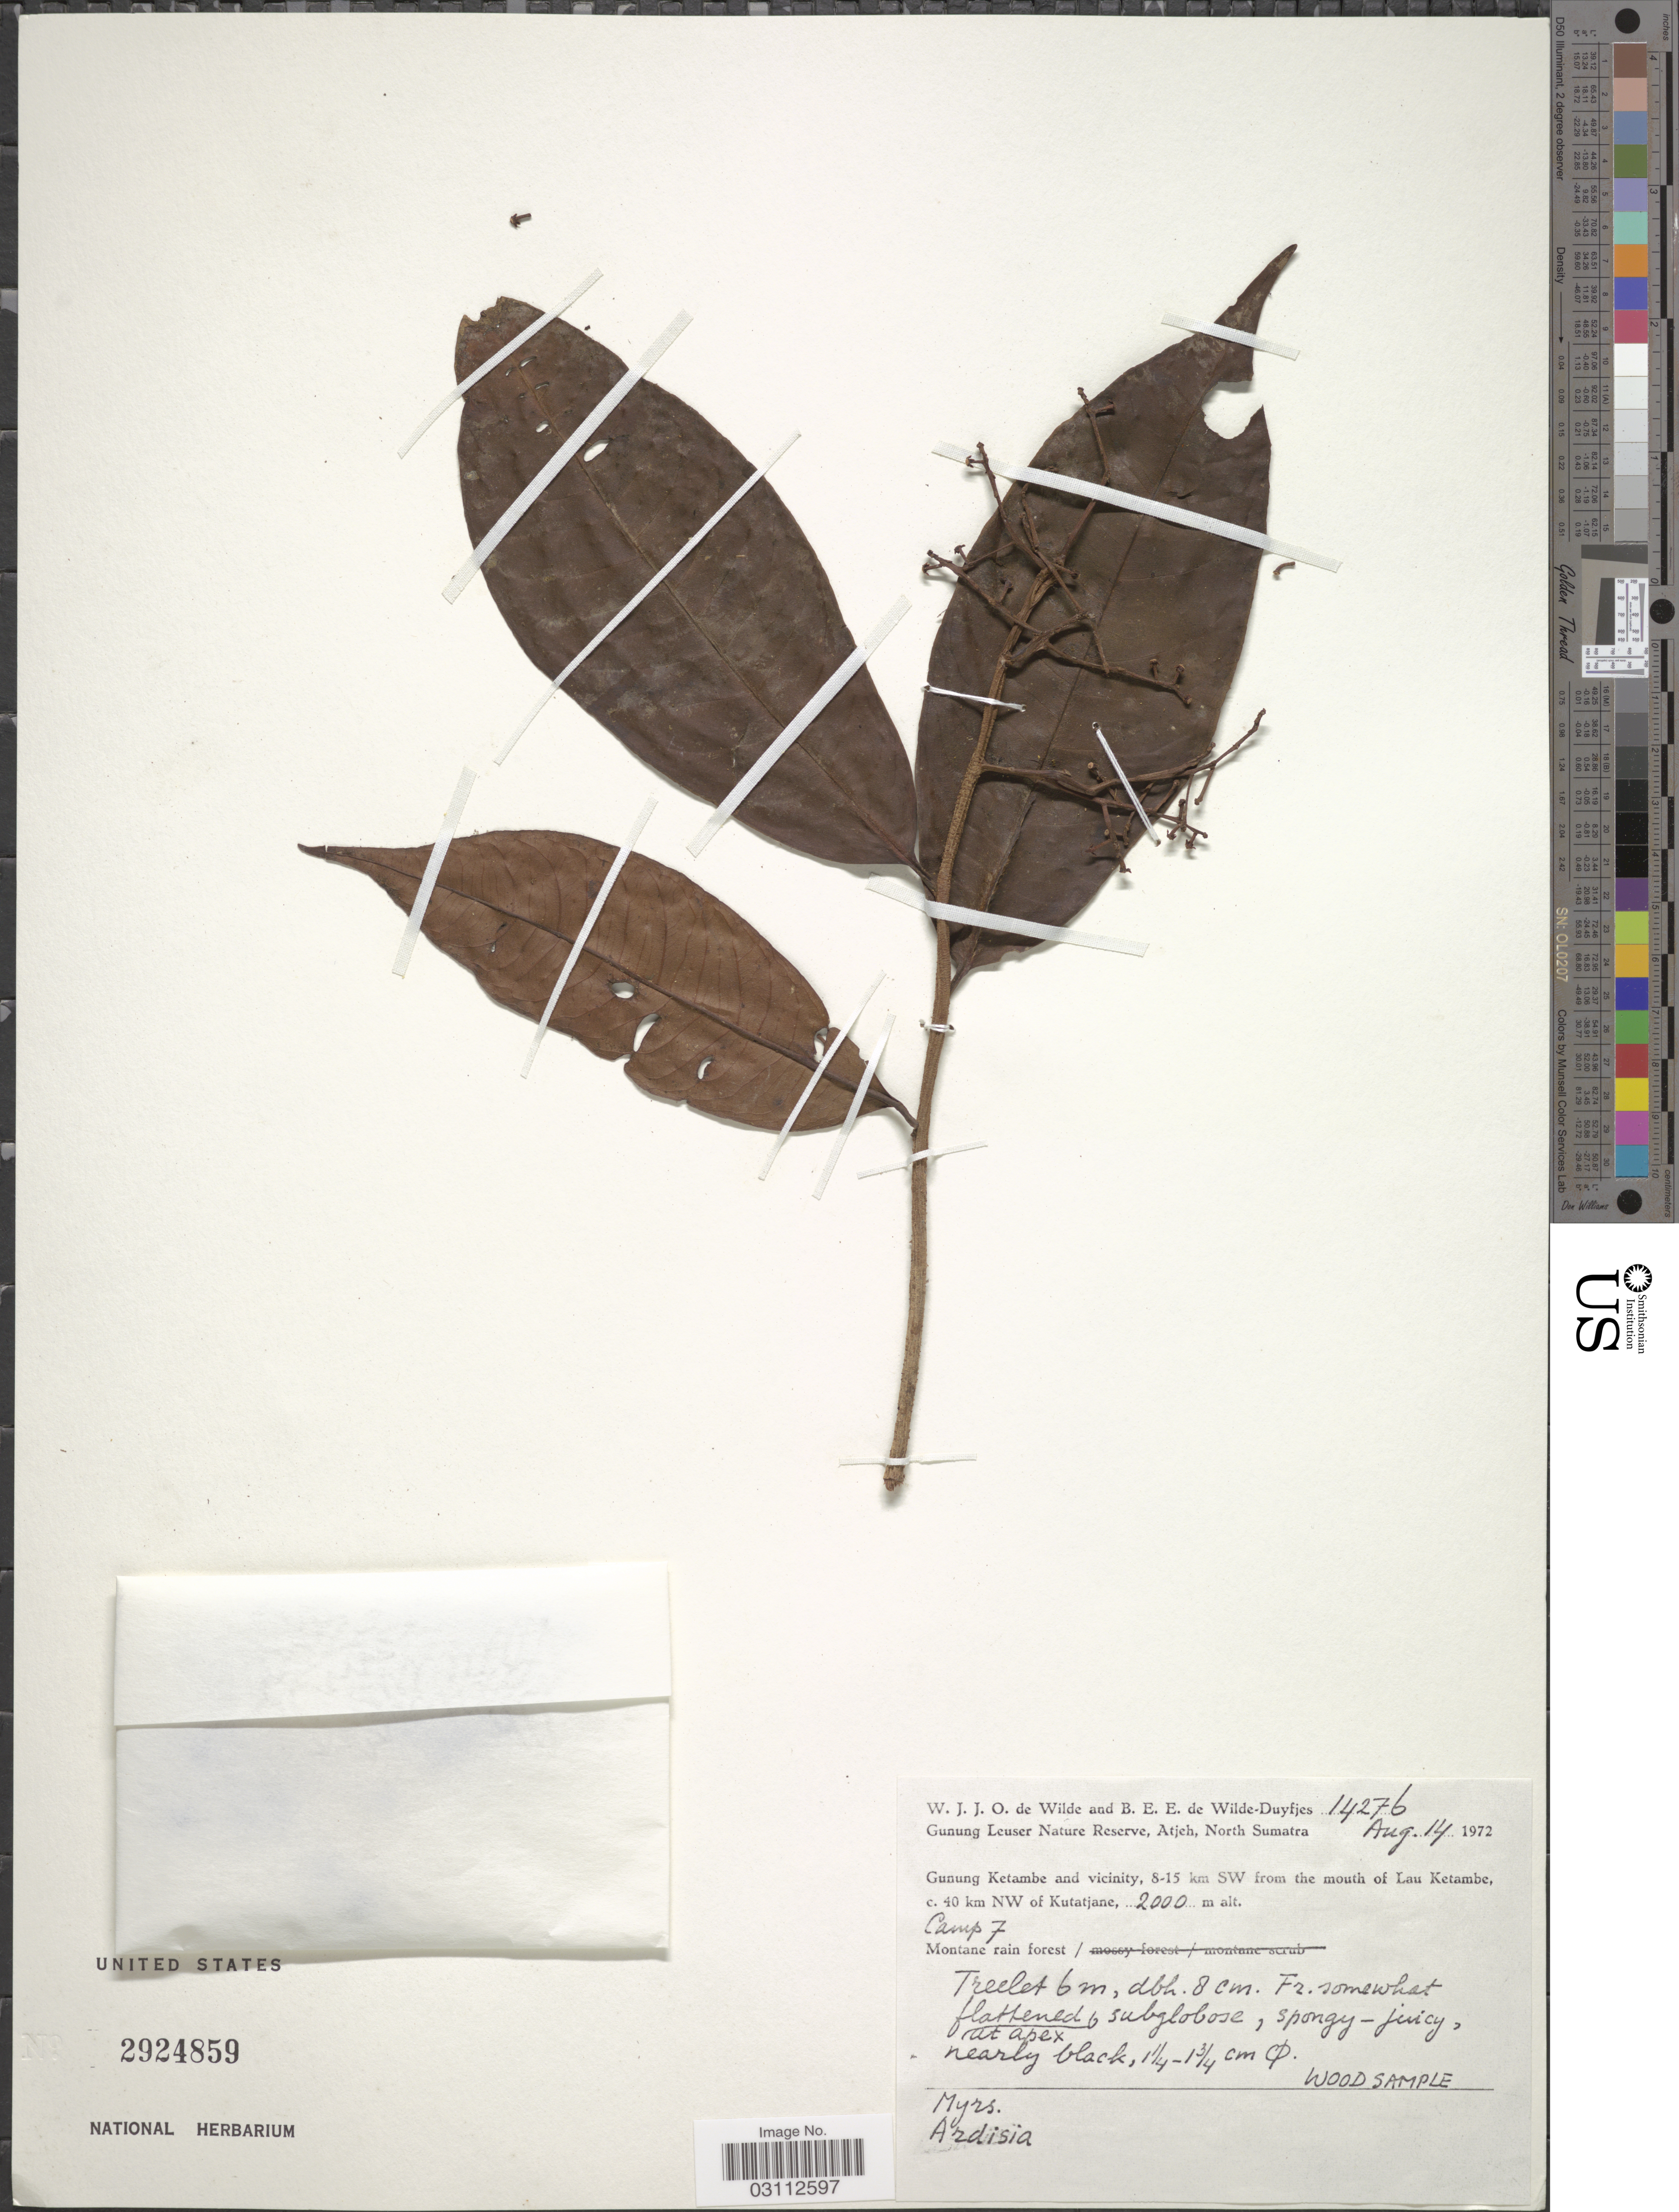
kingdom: Plantae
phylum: Tracheophyta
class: Magnoliopsida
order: Ericales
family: Primulaceae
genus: Ardisia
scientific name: Ardisia sp.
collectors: W. J. de Wilde & B. E. de Wilde-Duyfjes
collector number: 14276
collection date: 1972-08-14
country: Indonesia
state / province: Sumatra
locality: Gunung Leuser Nature Reserve, Atjeh, North Sumatra, Gunung Ketambe and vicinity, 8-15 km SW from the mouth of Lau Ketambe, c. 40 km NW of Kutatjane, Camp 7.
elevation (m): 2000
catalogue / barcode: US 2924859